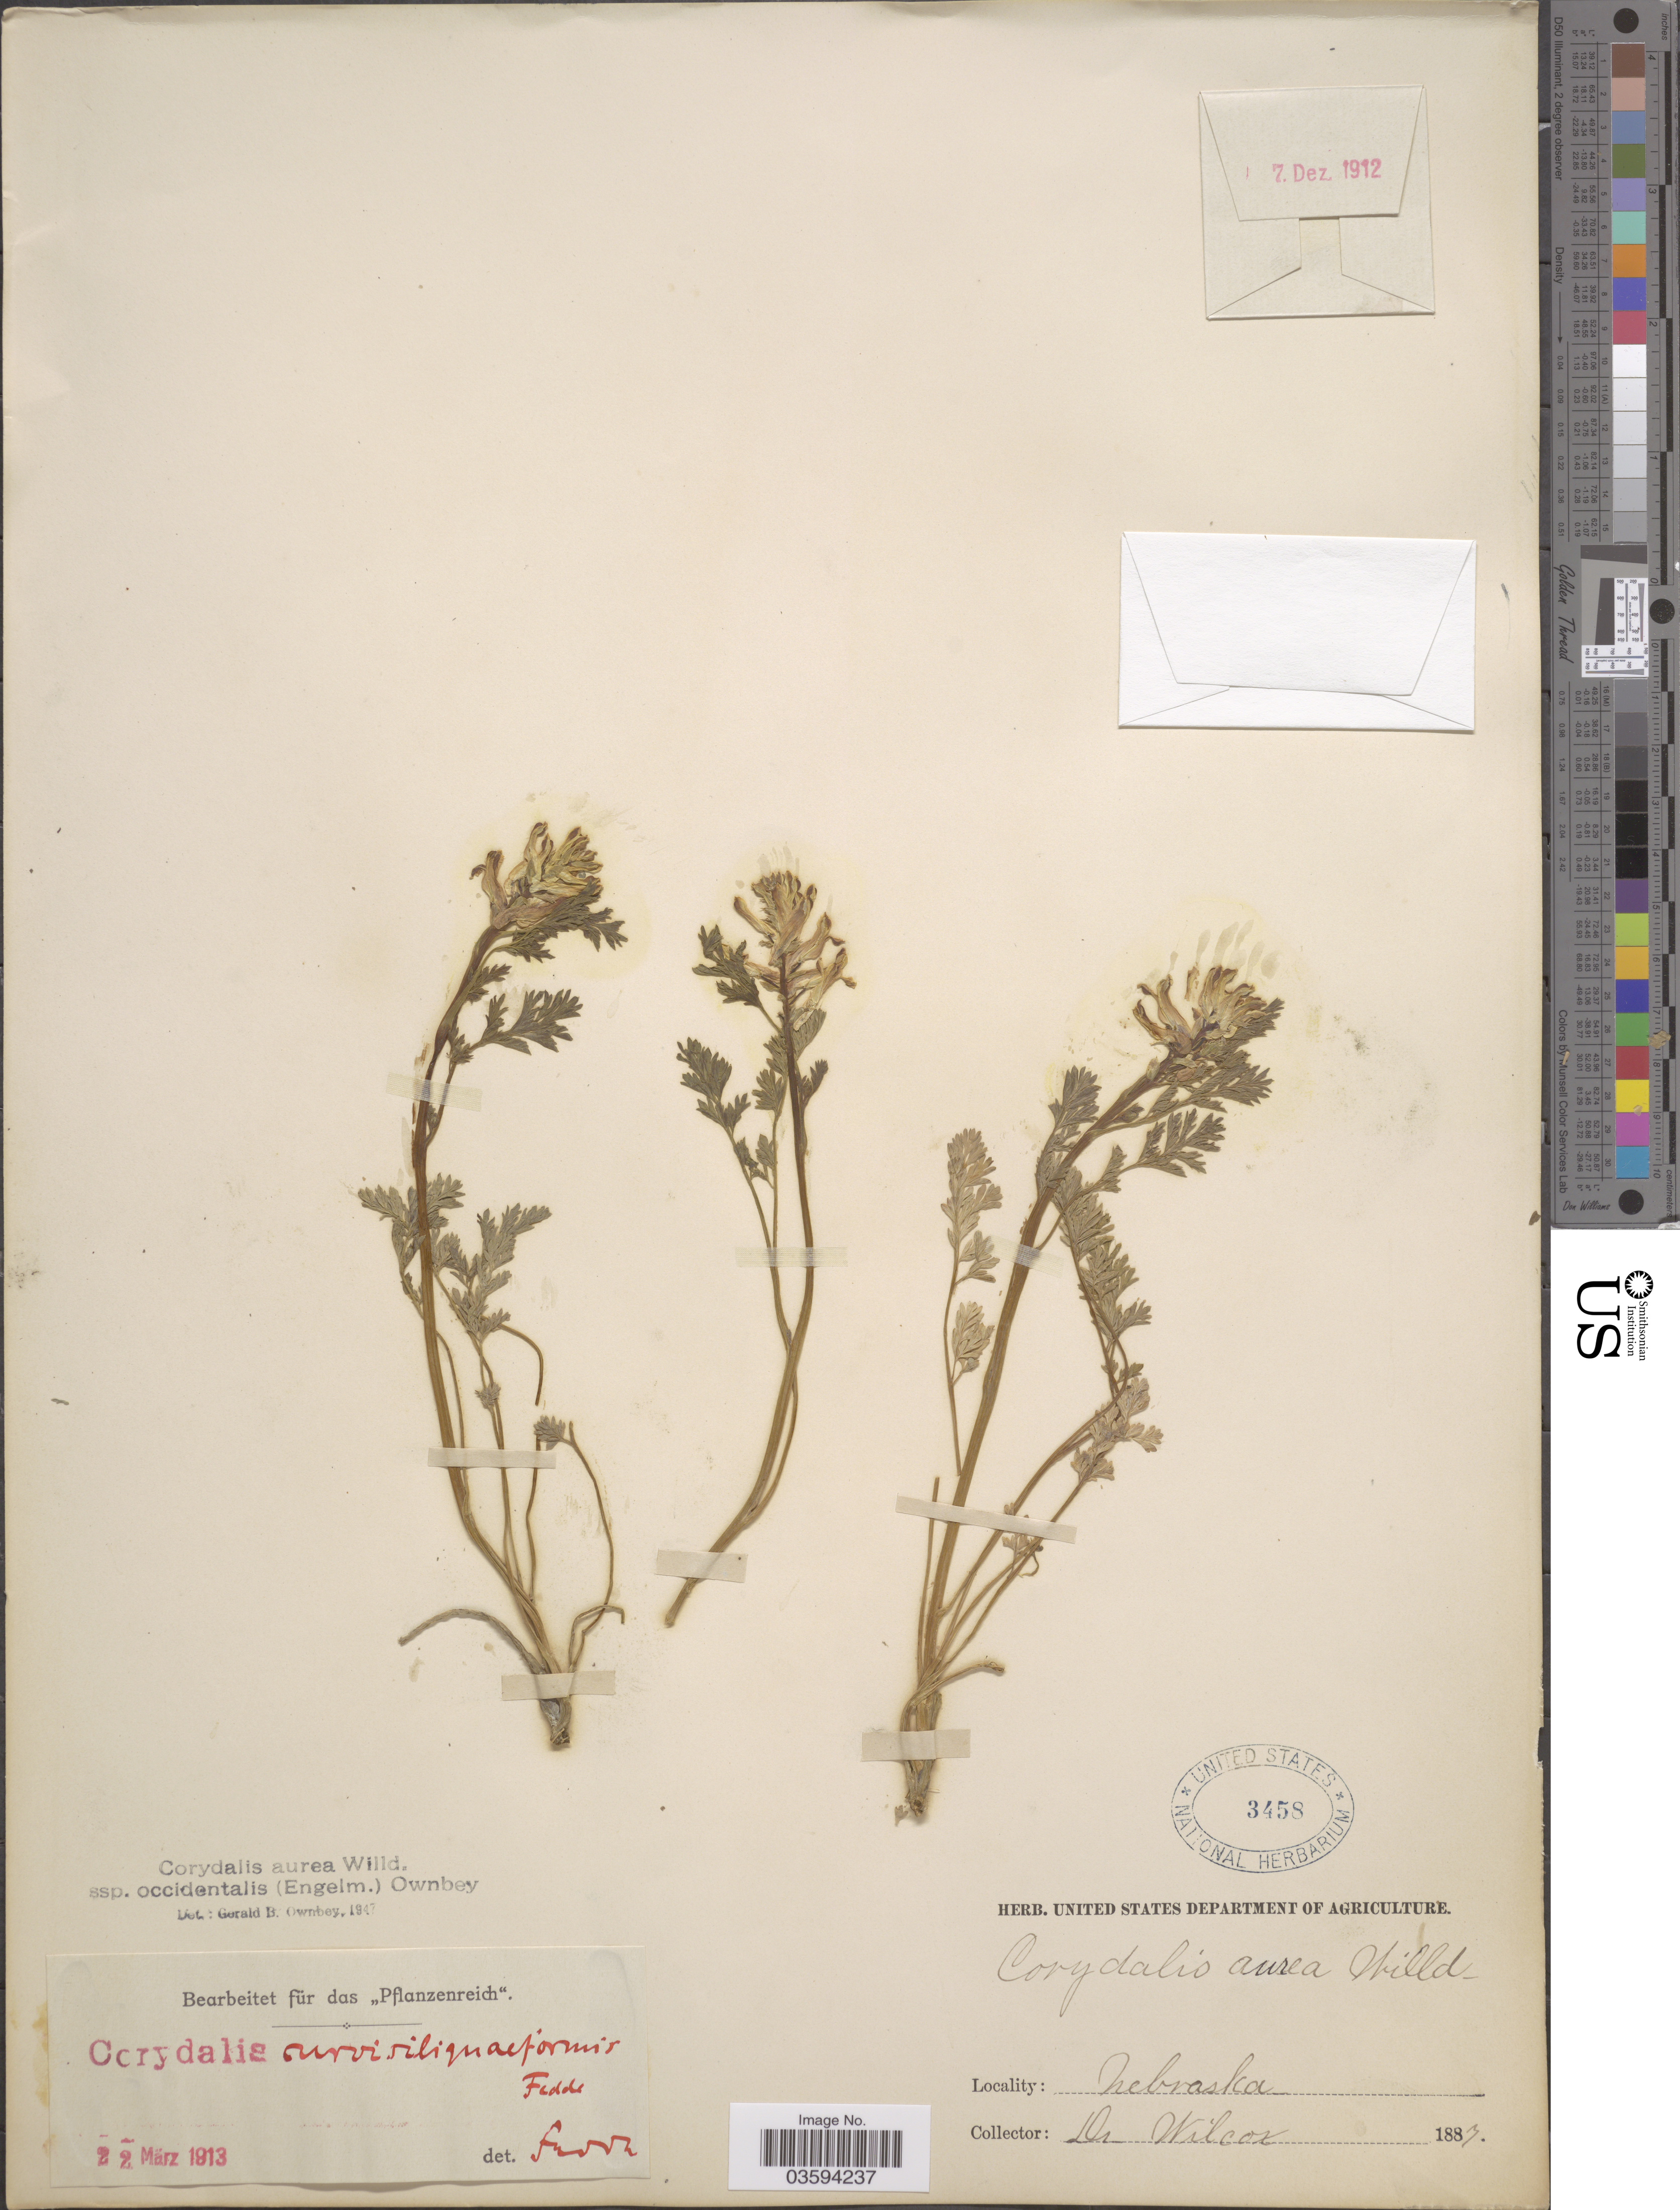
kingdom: Plantae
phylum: Tracheophyta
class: Magnoliopsida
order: Ranunculales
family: Papaveraceae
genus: Corydalis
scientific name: Corydalis aurea subsp. occidentalis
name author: Willd.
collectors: -. Wilcox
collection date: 1887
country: United States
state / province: Nebraska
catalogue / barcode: US 3458